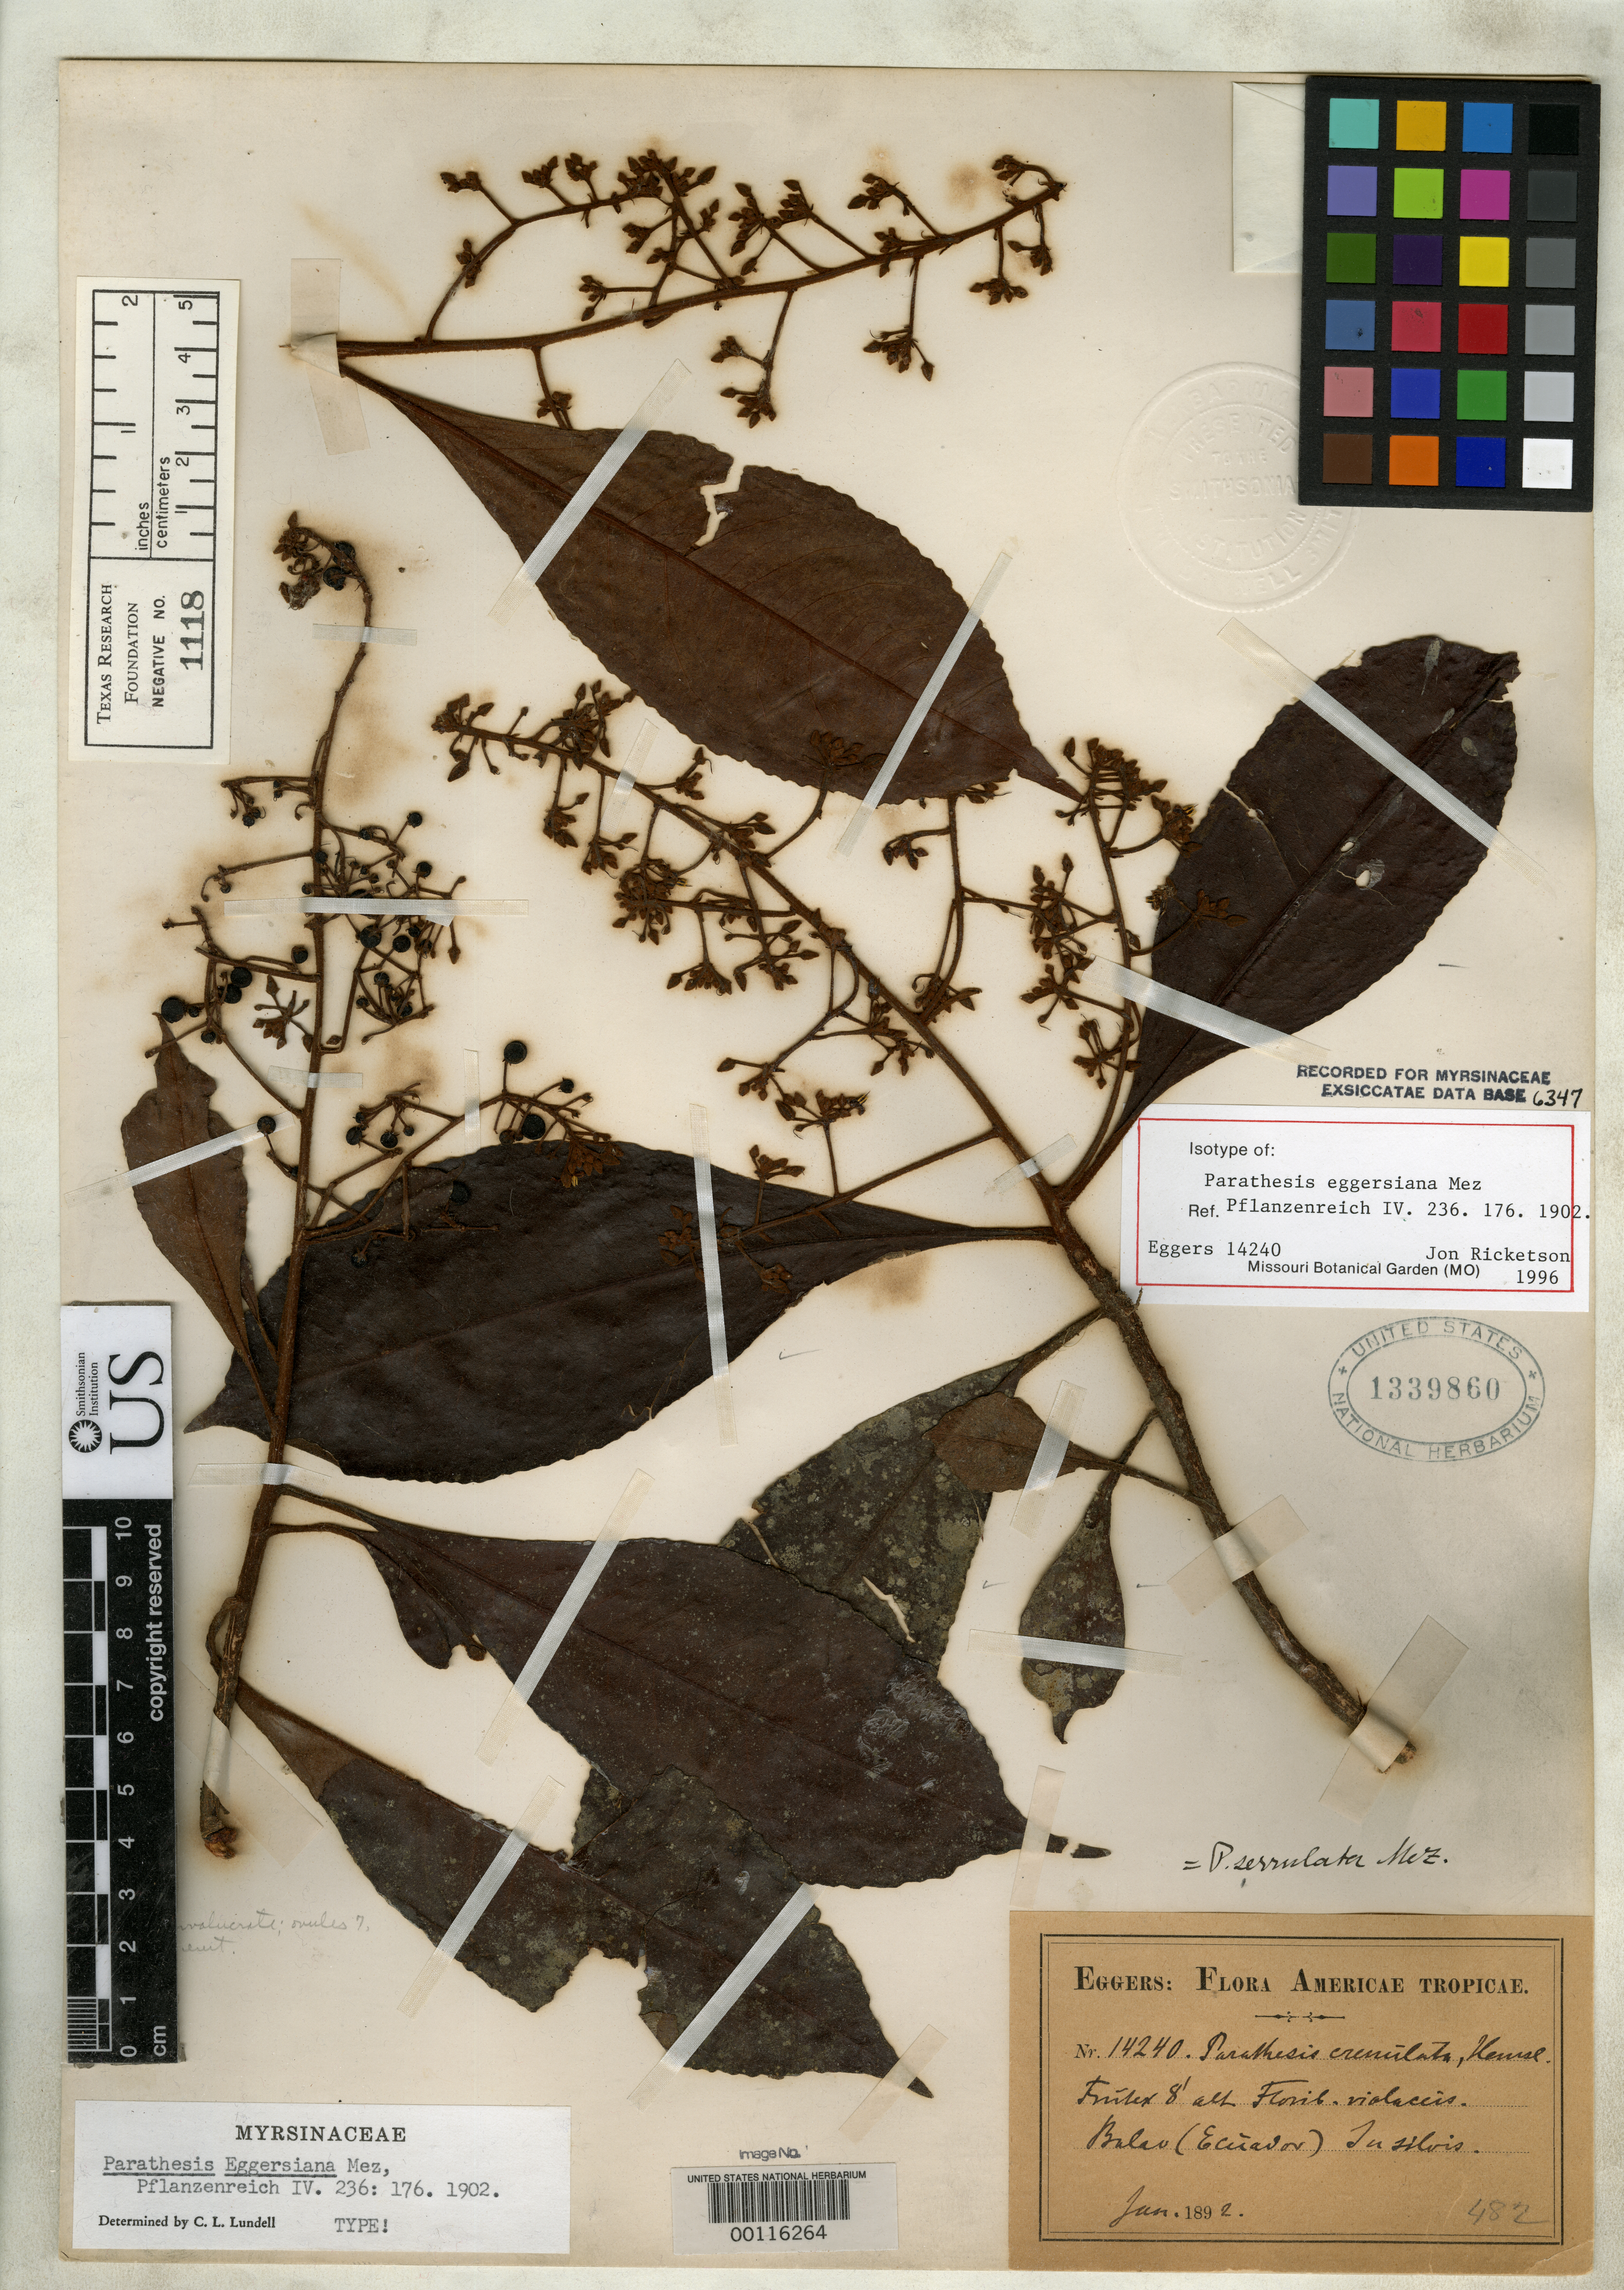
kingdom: Plantae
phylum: Tracheophyta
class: Magnoliopsida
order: Ericales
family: Primulaceae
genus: Parathesis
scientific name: Parathesis eggersiana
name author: Mez in Engl.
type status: Isotype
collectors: H. F. A. von Eggers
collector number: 14240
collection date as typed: Jan 1892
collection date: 1892-01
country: Ecuador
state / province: Guayas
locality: Balao.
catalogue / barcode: US 1339860